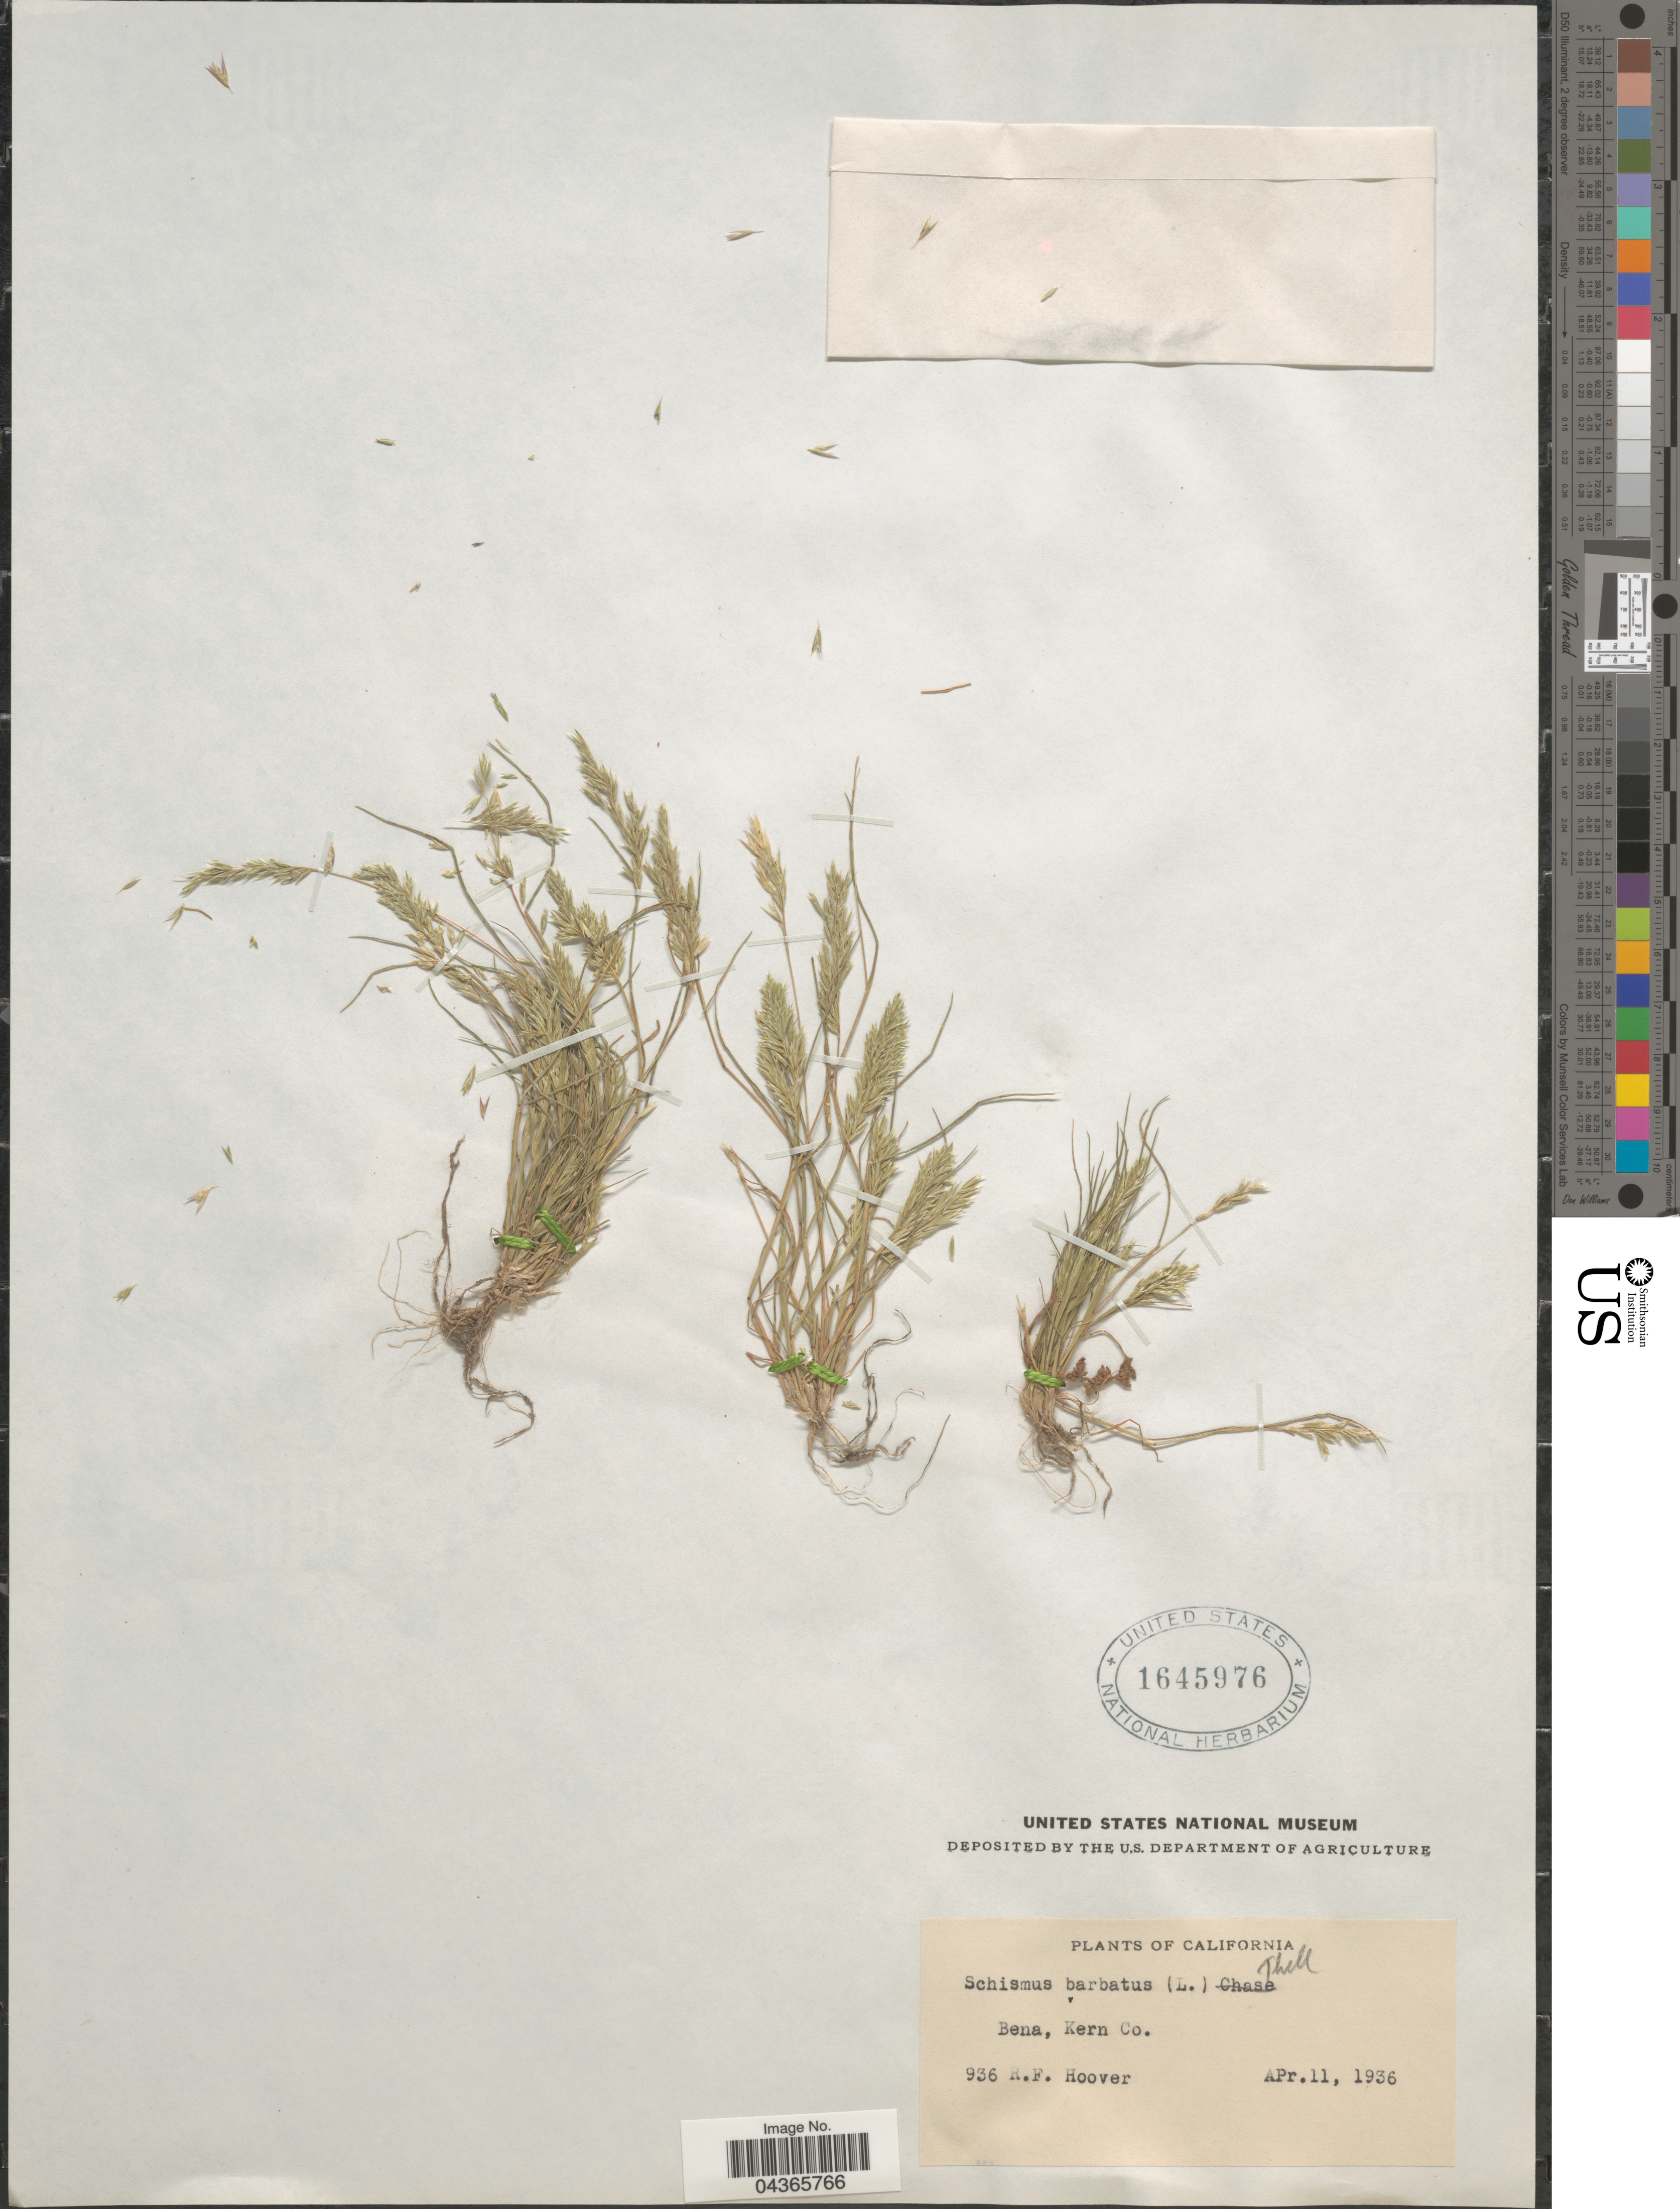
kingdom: Plantae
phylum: Tracheophyta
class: Liliopsida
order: Poales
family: Poaceae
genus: Schismus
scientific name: Schismus barbatus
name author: (L.) Thell.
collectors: R. F. Hoover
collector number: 936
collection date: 1936-04-11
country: United States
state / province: California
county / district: Kern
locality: Bena, Kern Co.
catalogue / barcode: US 1645976